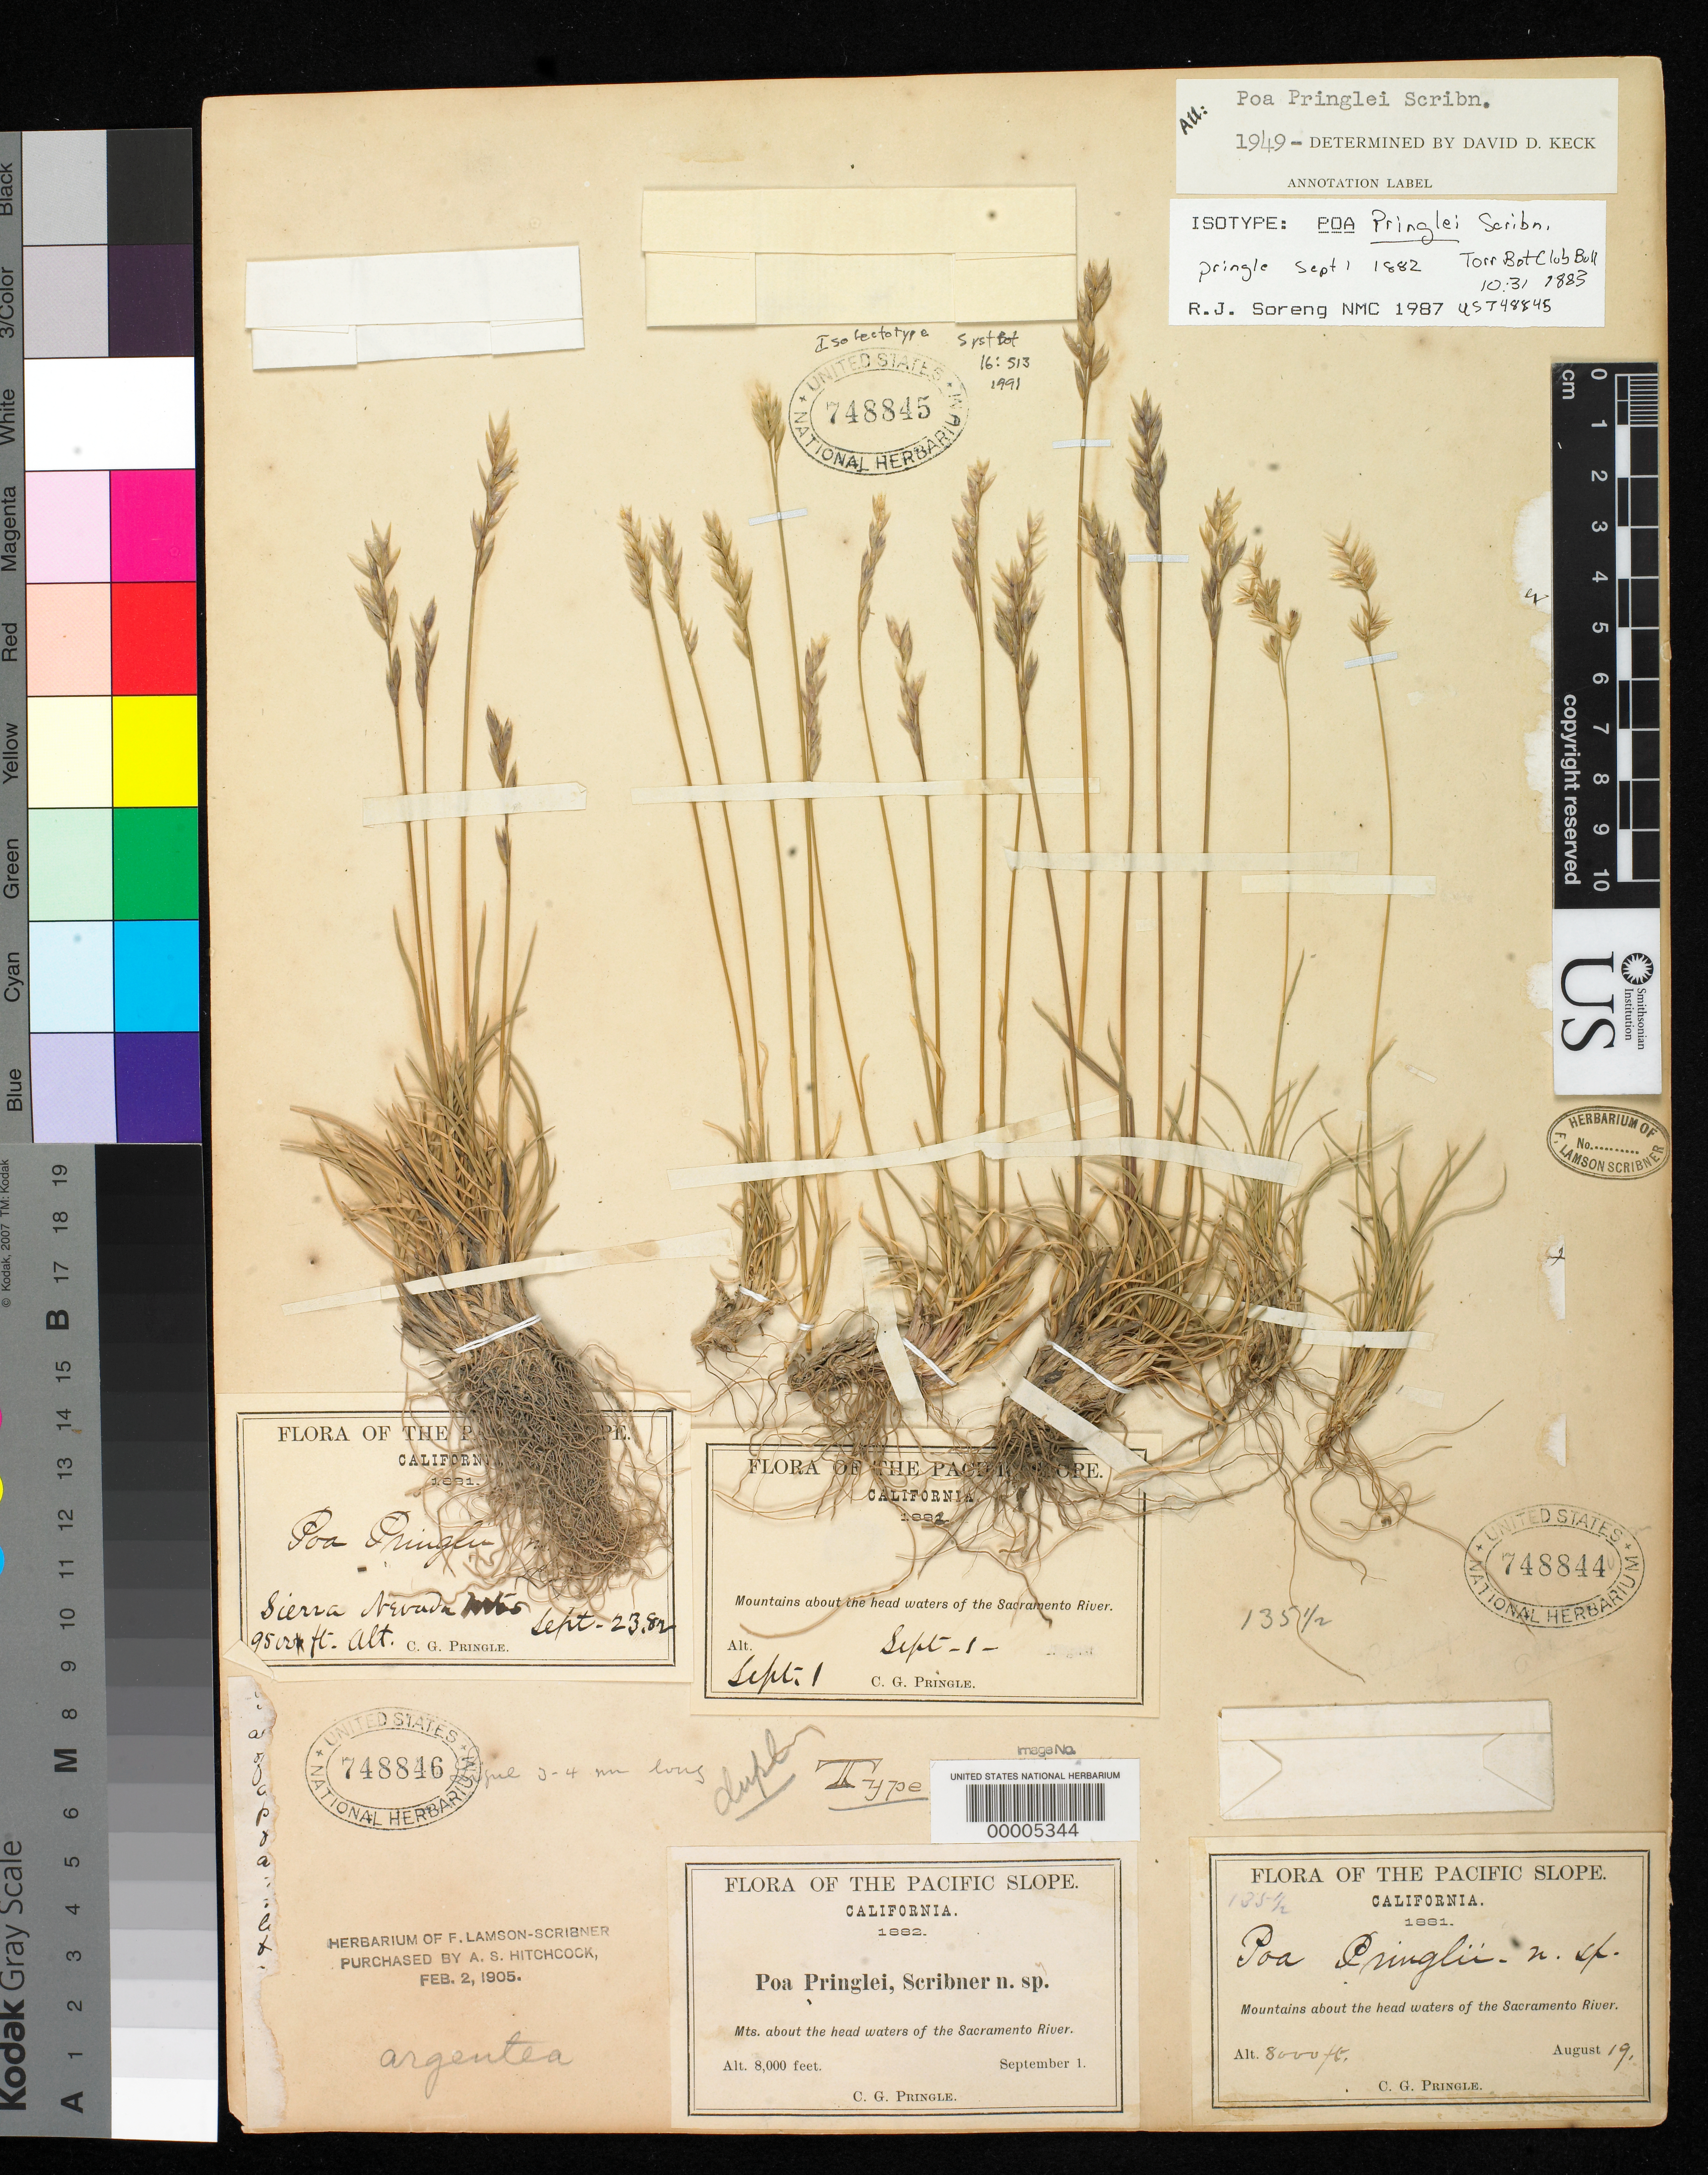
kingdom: Plantae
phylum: Tracheophyta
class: Liliopsida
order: Poales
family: Poaceae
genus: Poa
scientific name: Poa pringlei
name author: Scribn.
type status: Isolectotype; Syntype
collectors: C. G. Pringle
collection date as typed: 01 Sep 1882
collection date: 1882-09-01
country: United States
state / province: California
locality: Mountains about the head waters of the Sacramento River.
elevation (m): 2438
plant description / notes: "Herbarium of F. Lamson-Scribner/purchased by A.S. Hitchcock, Feb. 2, 1905". Mounted on same sheet with USNH 748844 & 748846. Although USNH 556759 was explicitly designated as lectotype by R. Soreng (1991, Syst. Bot. 16: 516) this specimen (USNH 748845) seems to correspond to the "type specimen" cited (& effectively lectotypified?) by Scribner in 1893 (Contr. U.S. Natl. Herb. 1: 275).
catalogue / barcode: US 748845